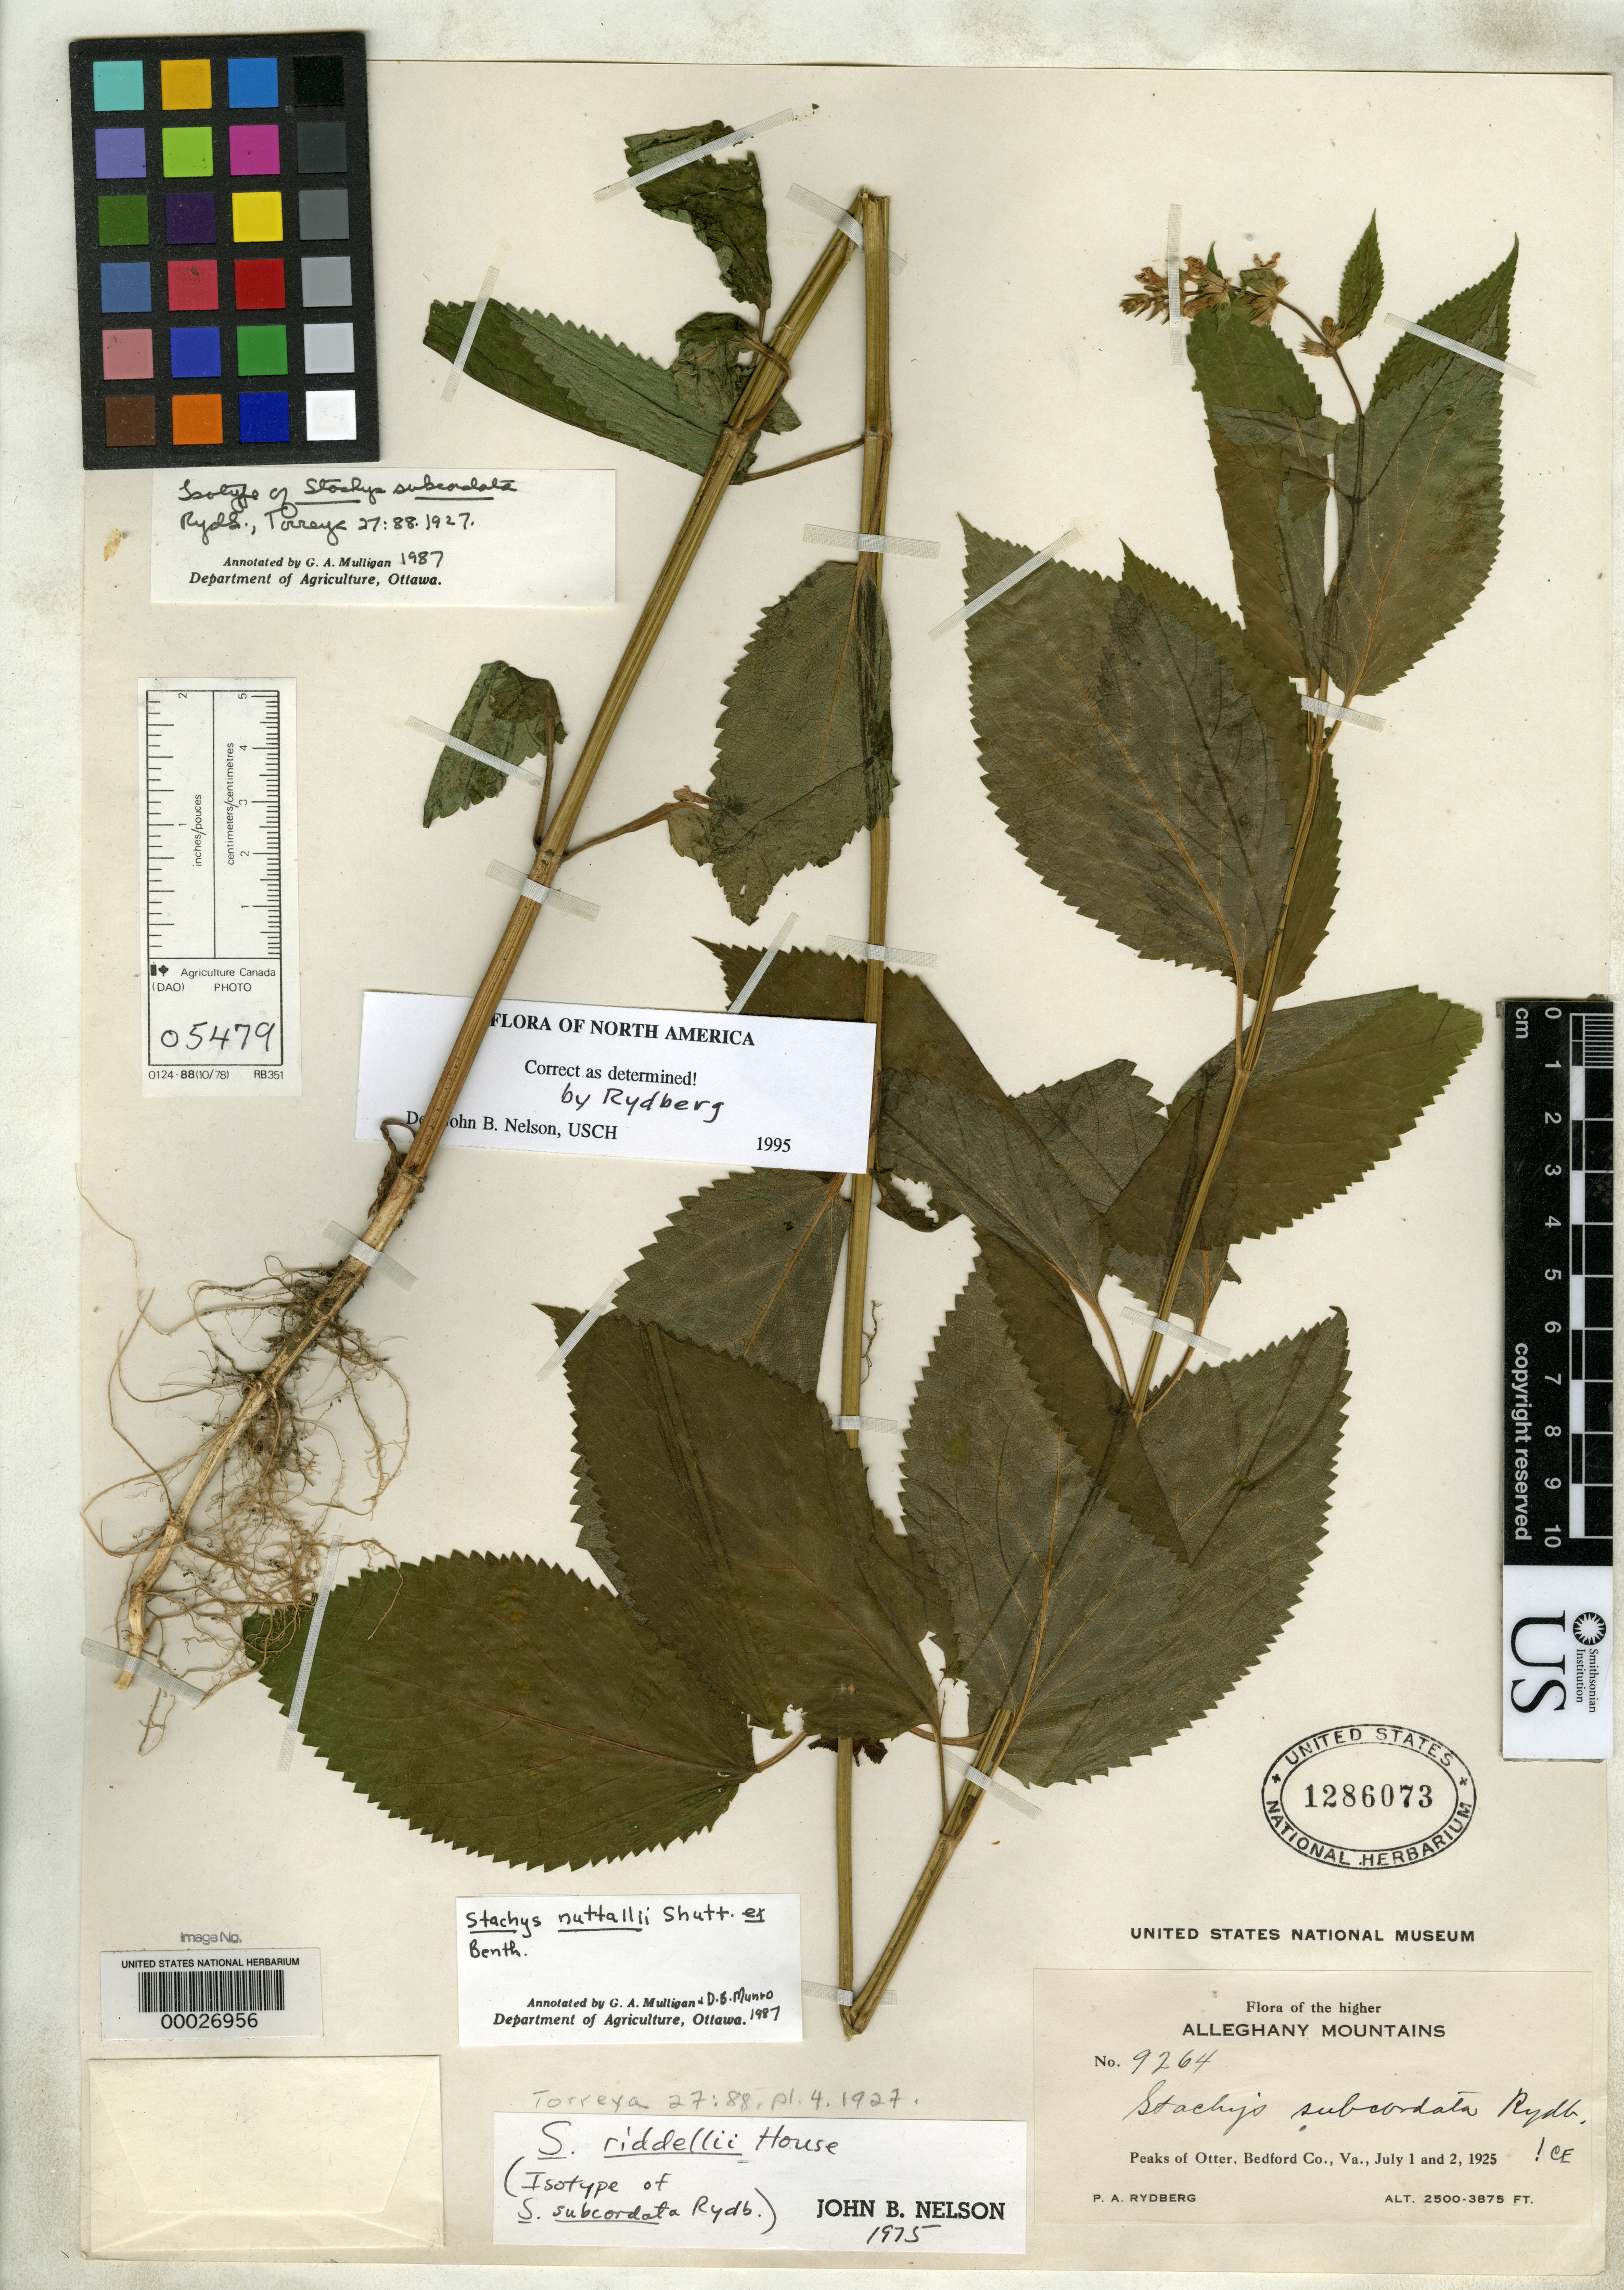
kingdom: Plantae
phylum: Tracheophyta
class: Magnoliopsida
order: Lamiales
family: Lamiaceae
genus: Stachys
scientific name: Stachys subcordata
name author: Rydb.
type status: Isotype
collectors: P. A. Rydberg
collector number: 9264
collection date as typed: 01 Jul 1925 and 02 Jul 1925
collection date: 1925-07-01,1925-07-02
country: United States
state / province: Virginia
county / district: Bedford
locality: Peaks of Otter.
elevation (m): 762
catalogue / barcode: US 1286073